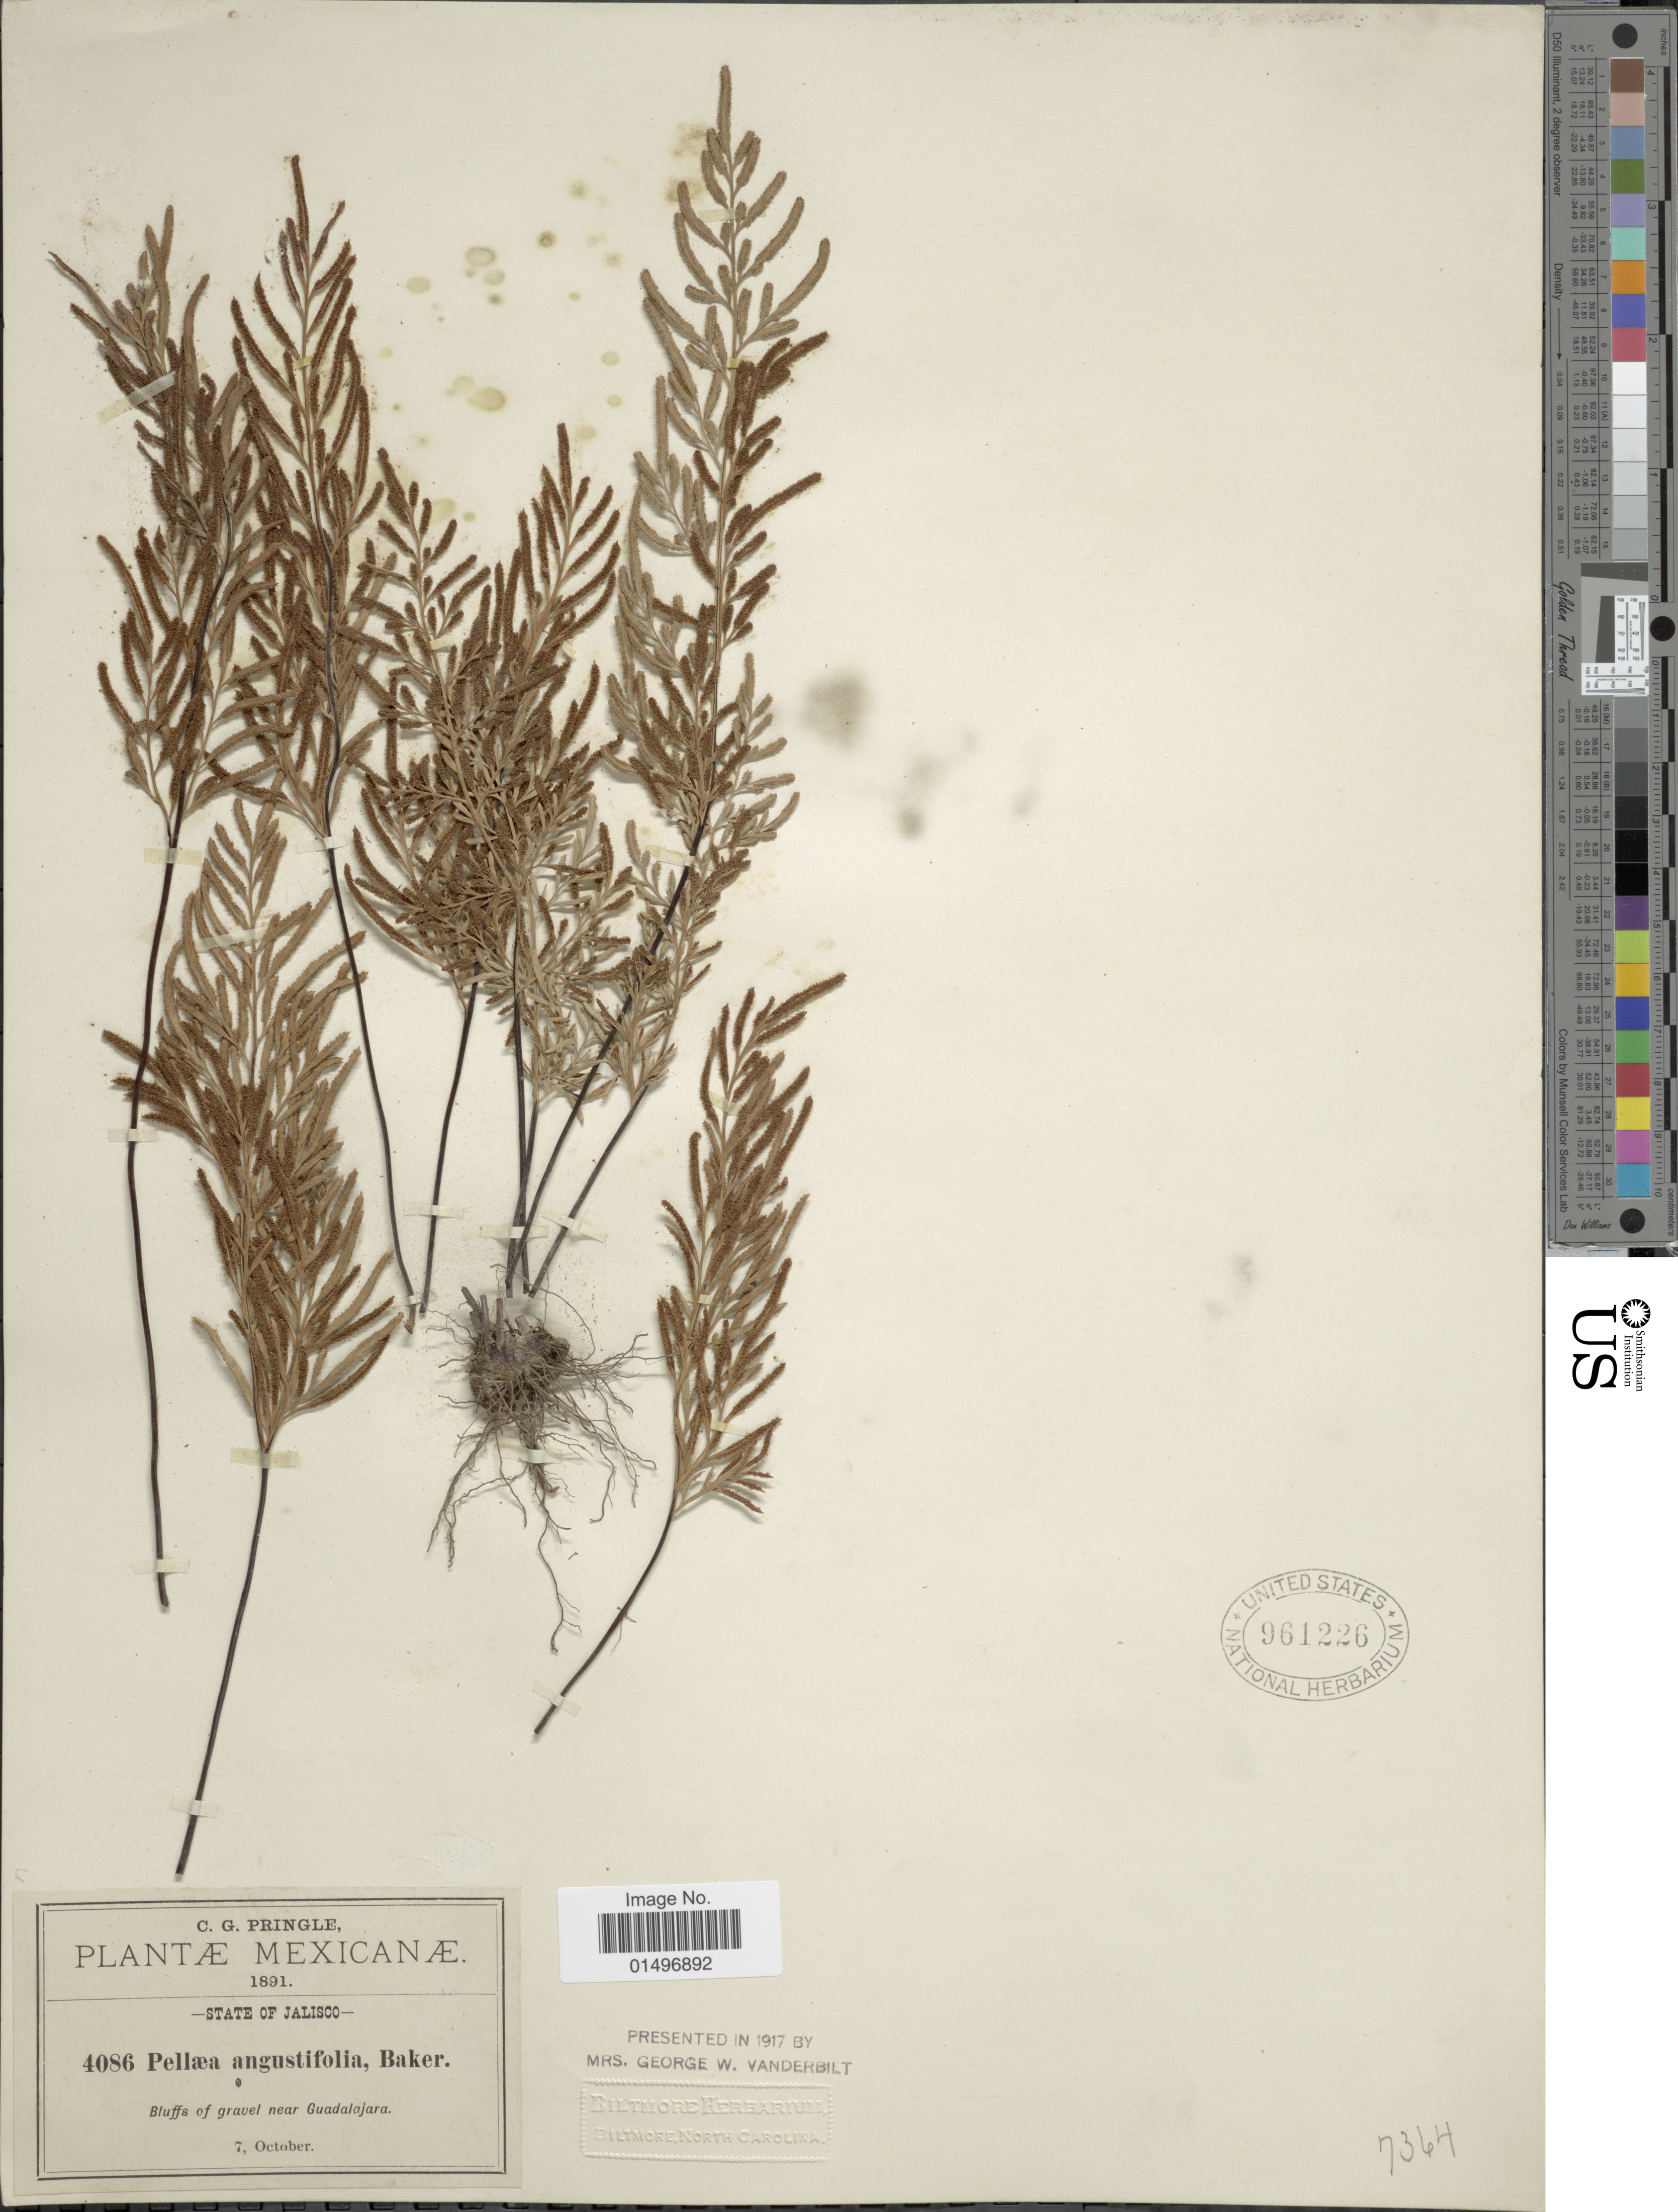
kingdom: Plantae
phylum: Tracheophyta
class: Polypodiopsida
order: Polypodiales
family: Pteridaceae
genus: Gaga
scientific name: Gaga angustifolia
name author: (Kunth) Fay W. Li & Windham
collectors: C. G. Pringle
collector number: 4086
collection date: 1891-10-07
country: Mexico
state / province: Jalisco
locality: Mexicanae, Bluffs of gravel near Guadalajara.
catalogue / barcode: US 961226